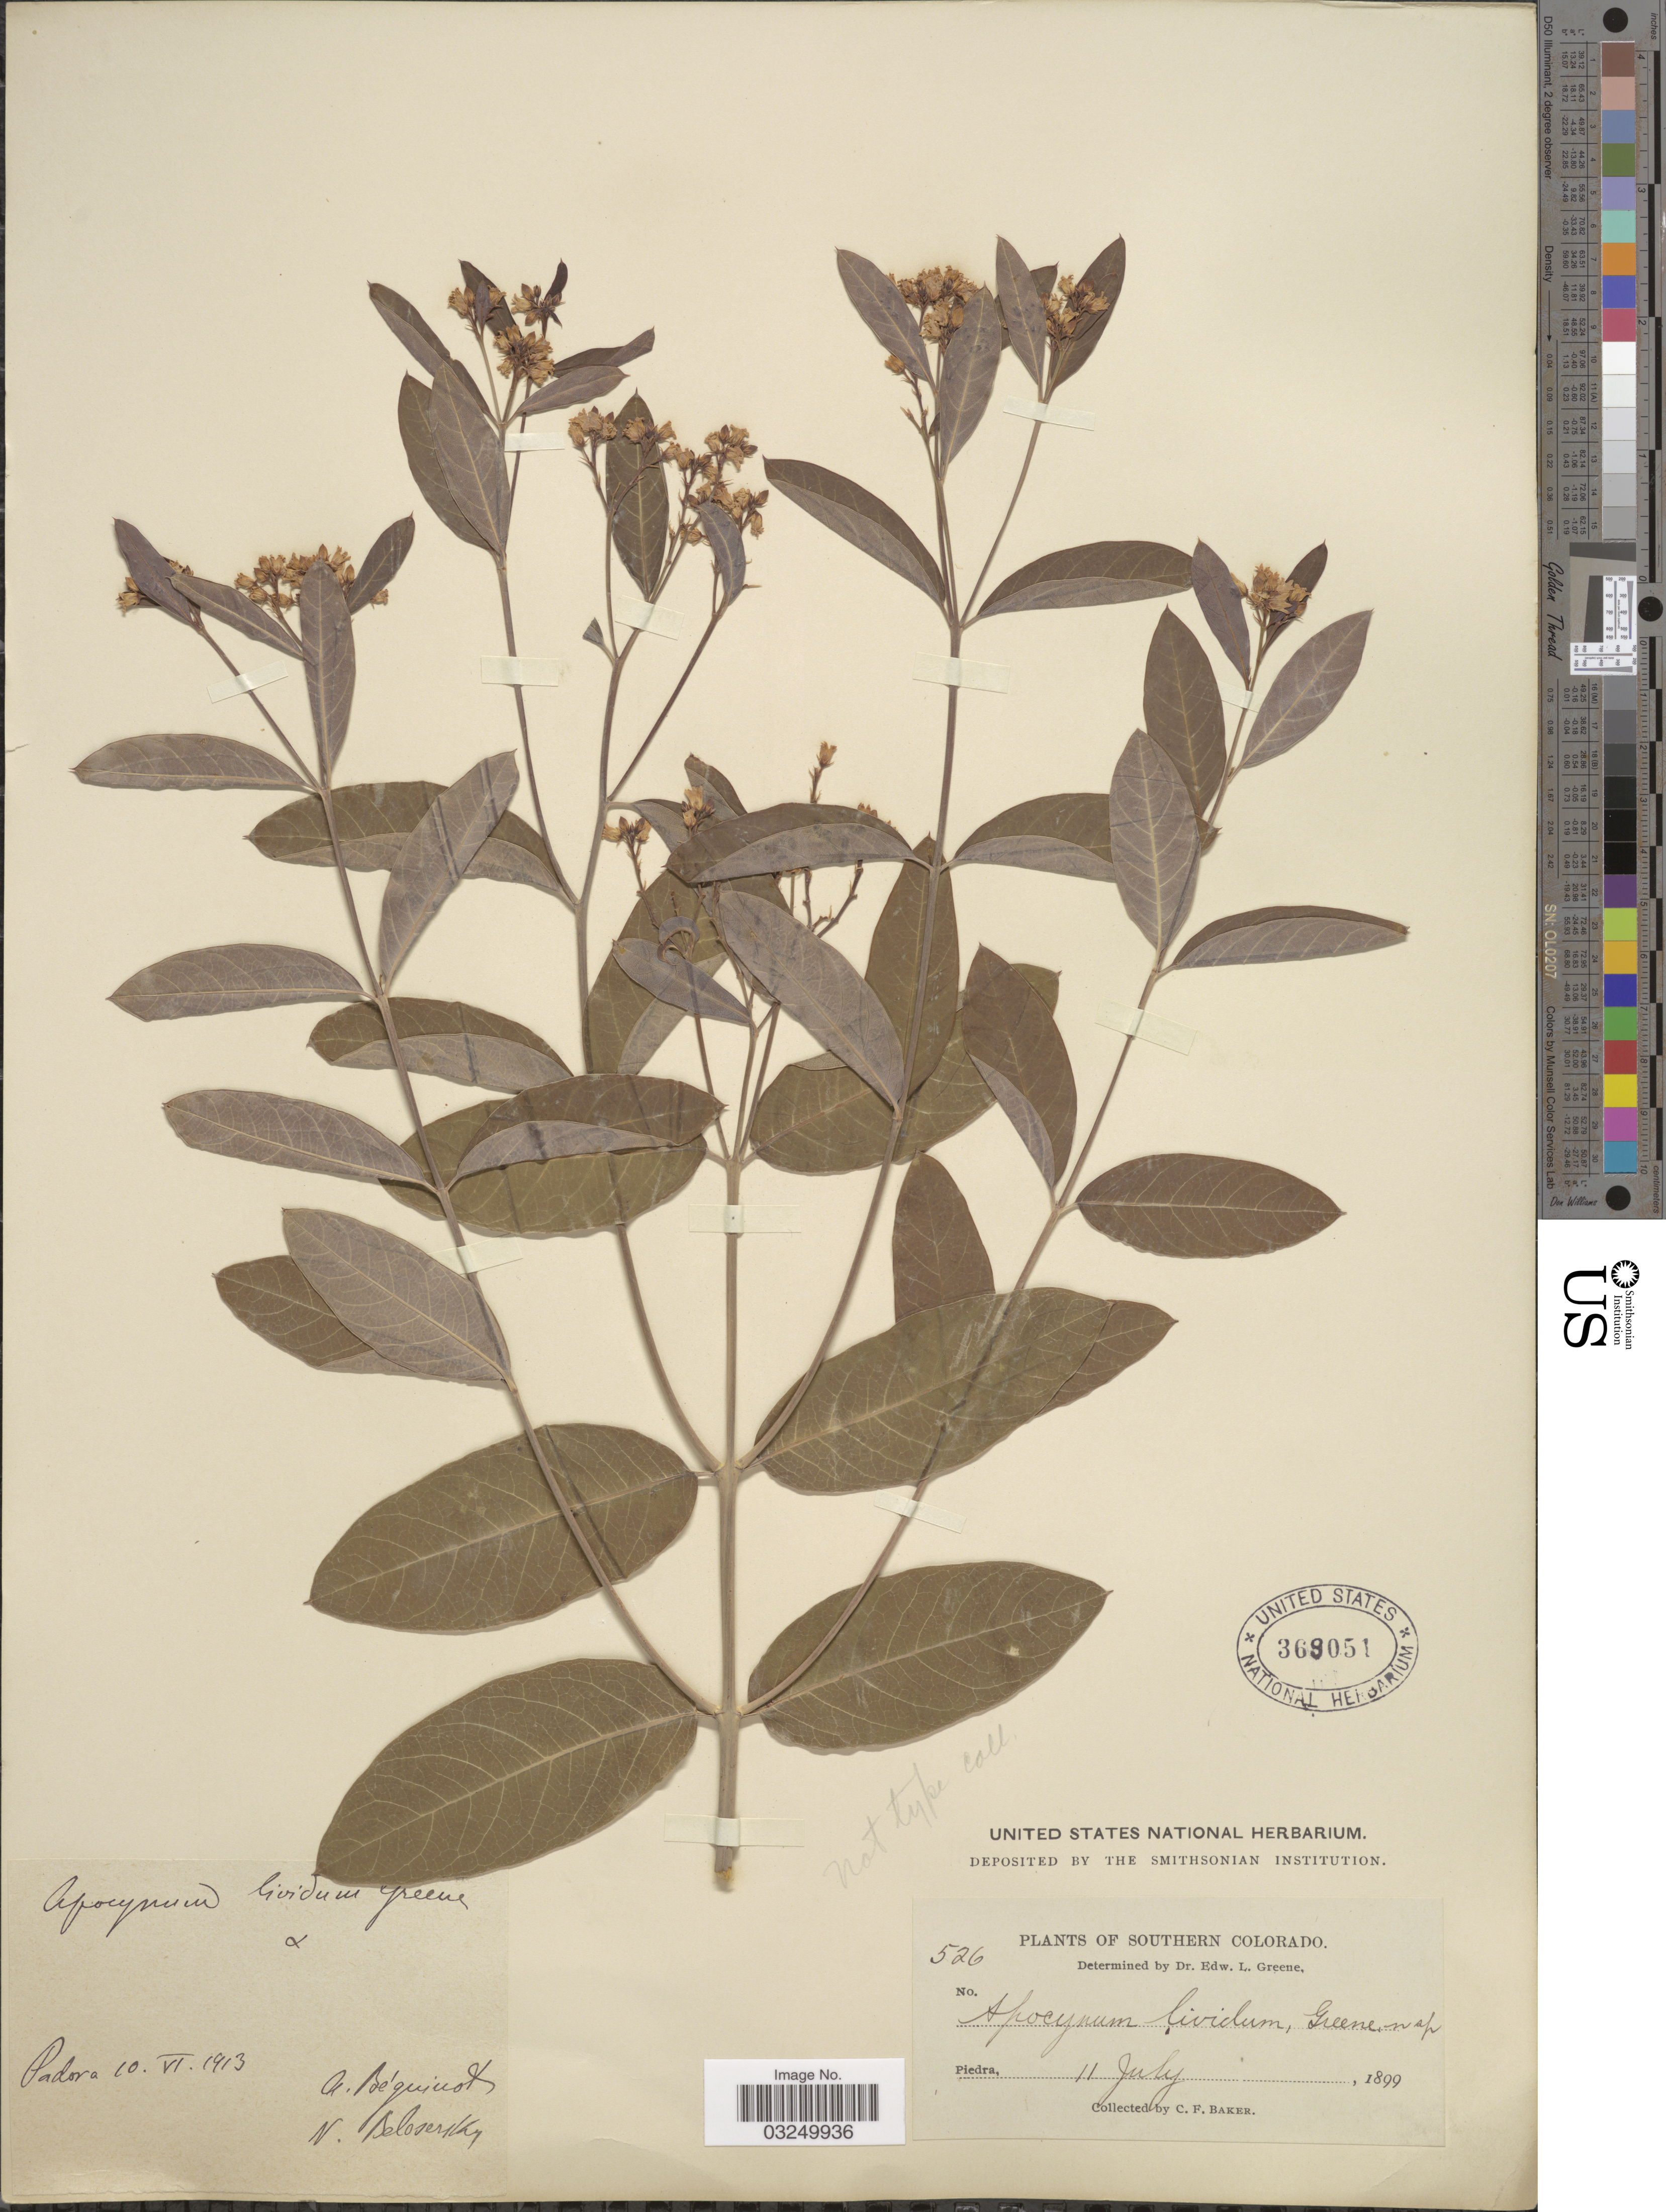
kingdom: Plantae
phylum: Tracheophyta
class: Magnoliopsida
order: Gentianales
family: Apocynaceae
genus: Apocynum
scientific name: Apocynum lividum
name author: Greene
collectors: C. F. Baker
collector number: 526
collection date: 1899-07-11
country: United States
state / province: Colorado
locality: Southern Colorado. Piedra.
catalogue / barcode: US 369051